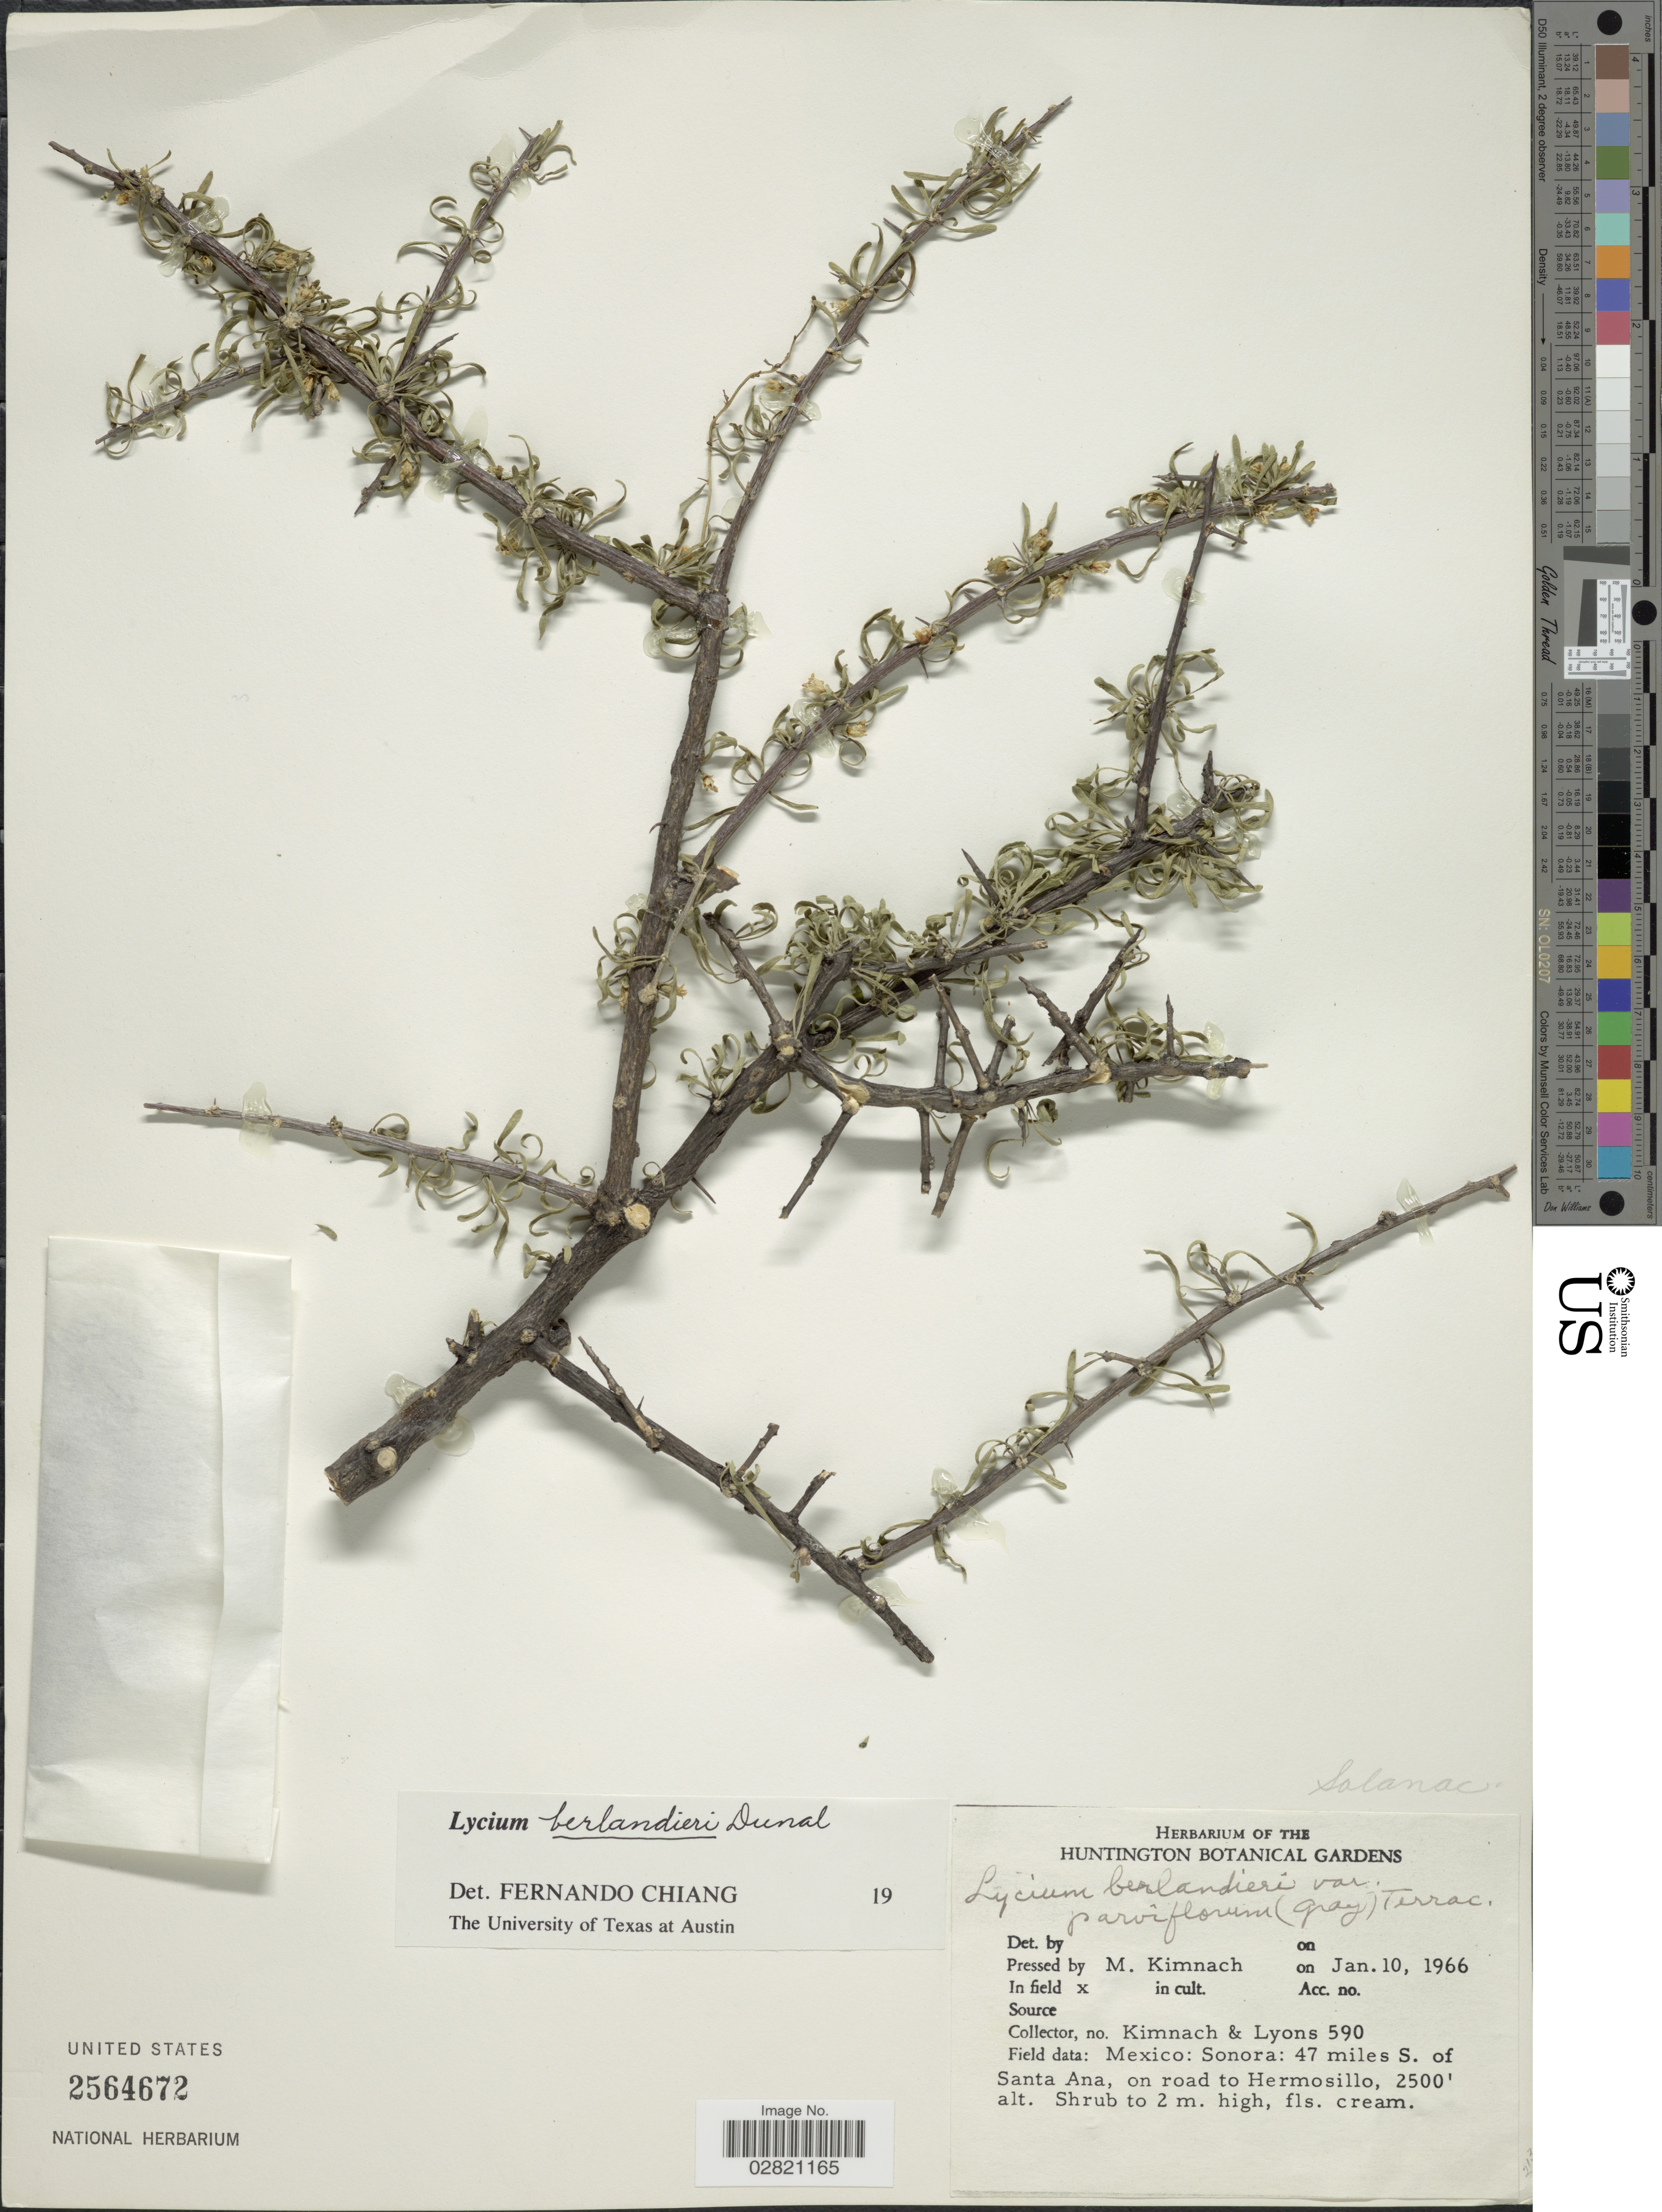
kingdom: Plantae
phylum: Tracheophyta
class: Magnoliopsida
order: Solanales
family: Solanaceae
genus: Lycium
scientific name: Lycium berlandieri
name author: Dunal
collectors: -. Kimnach & Lyons, --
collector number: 590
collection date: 1966-01-10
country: Mexico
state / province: Sonora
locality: Mexico: Sonora: 47 miles S. of Santa Ana, on road to Hermosillo.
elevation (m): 762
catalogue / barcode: US 2564672